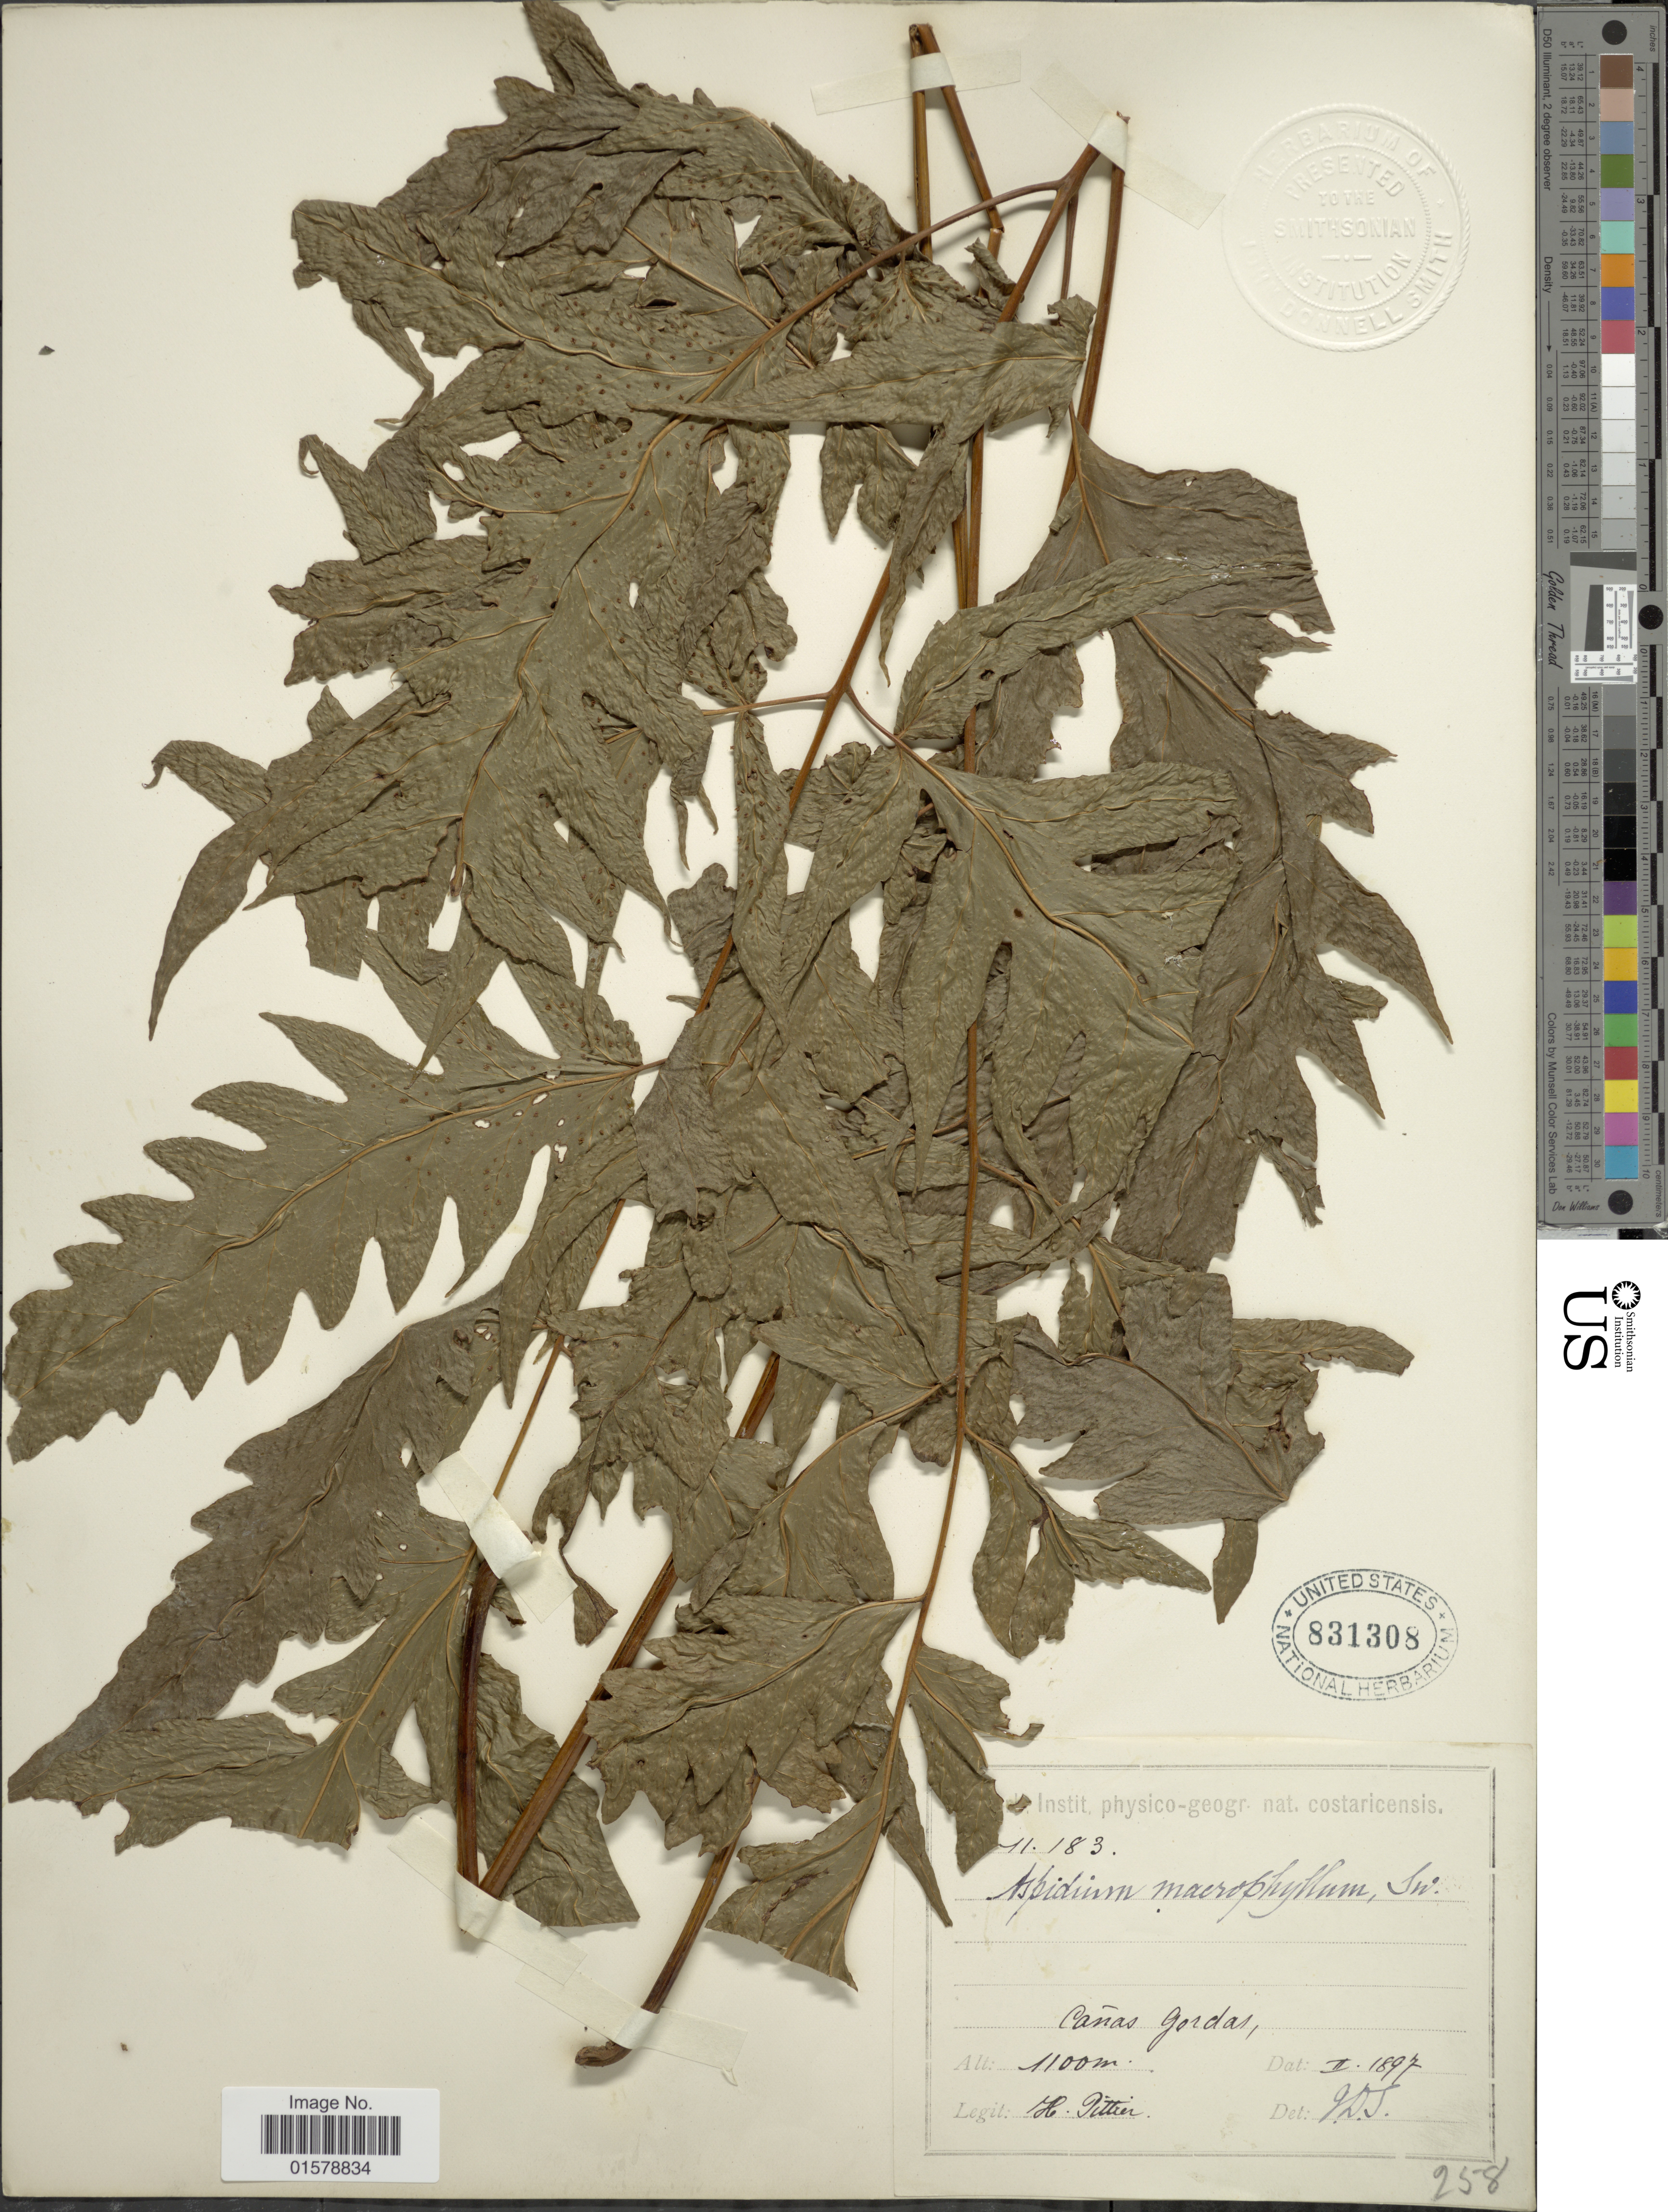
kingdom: Plantae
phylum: Tracheophyta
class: Polypodiopsida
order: Polypodiales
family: Tectariaceae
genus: Tectaria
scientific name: Tectaria rivalis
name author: (Mett. ex Kuhn) C. Chr.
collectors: H. F. Pittier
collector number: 11183*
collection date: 1897-02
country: Costa Rica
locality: Cañas Gordas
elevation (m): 1100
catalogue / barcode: US 831308